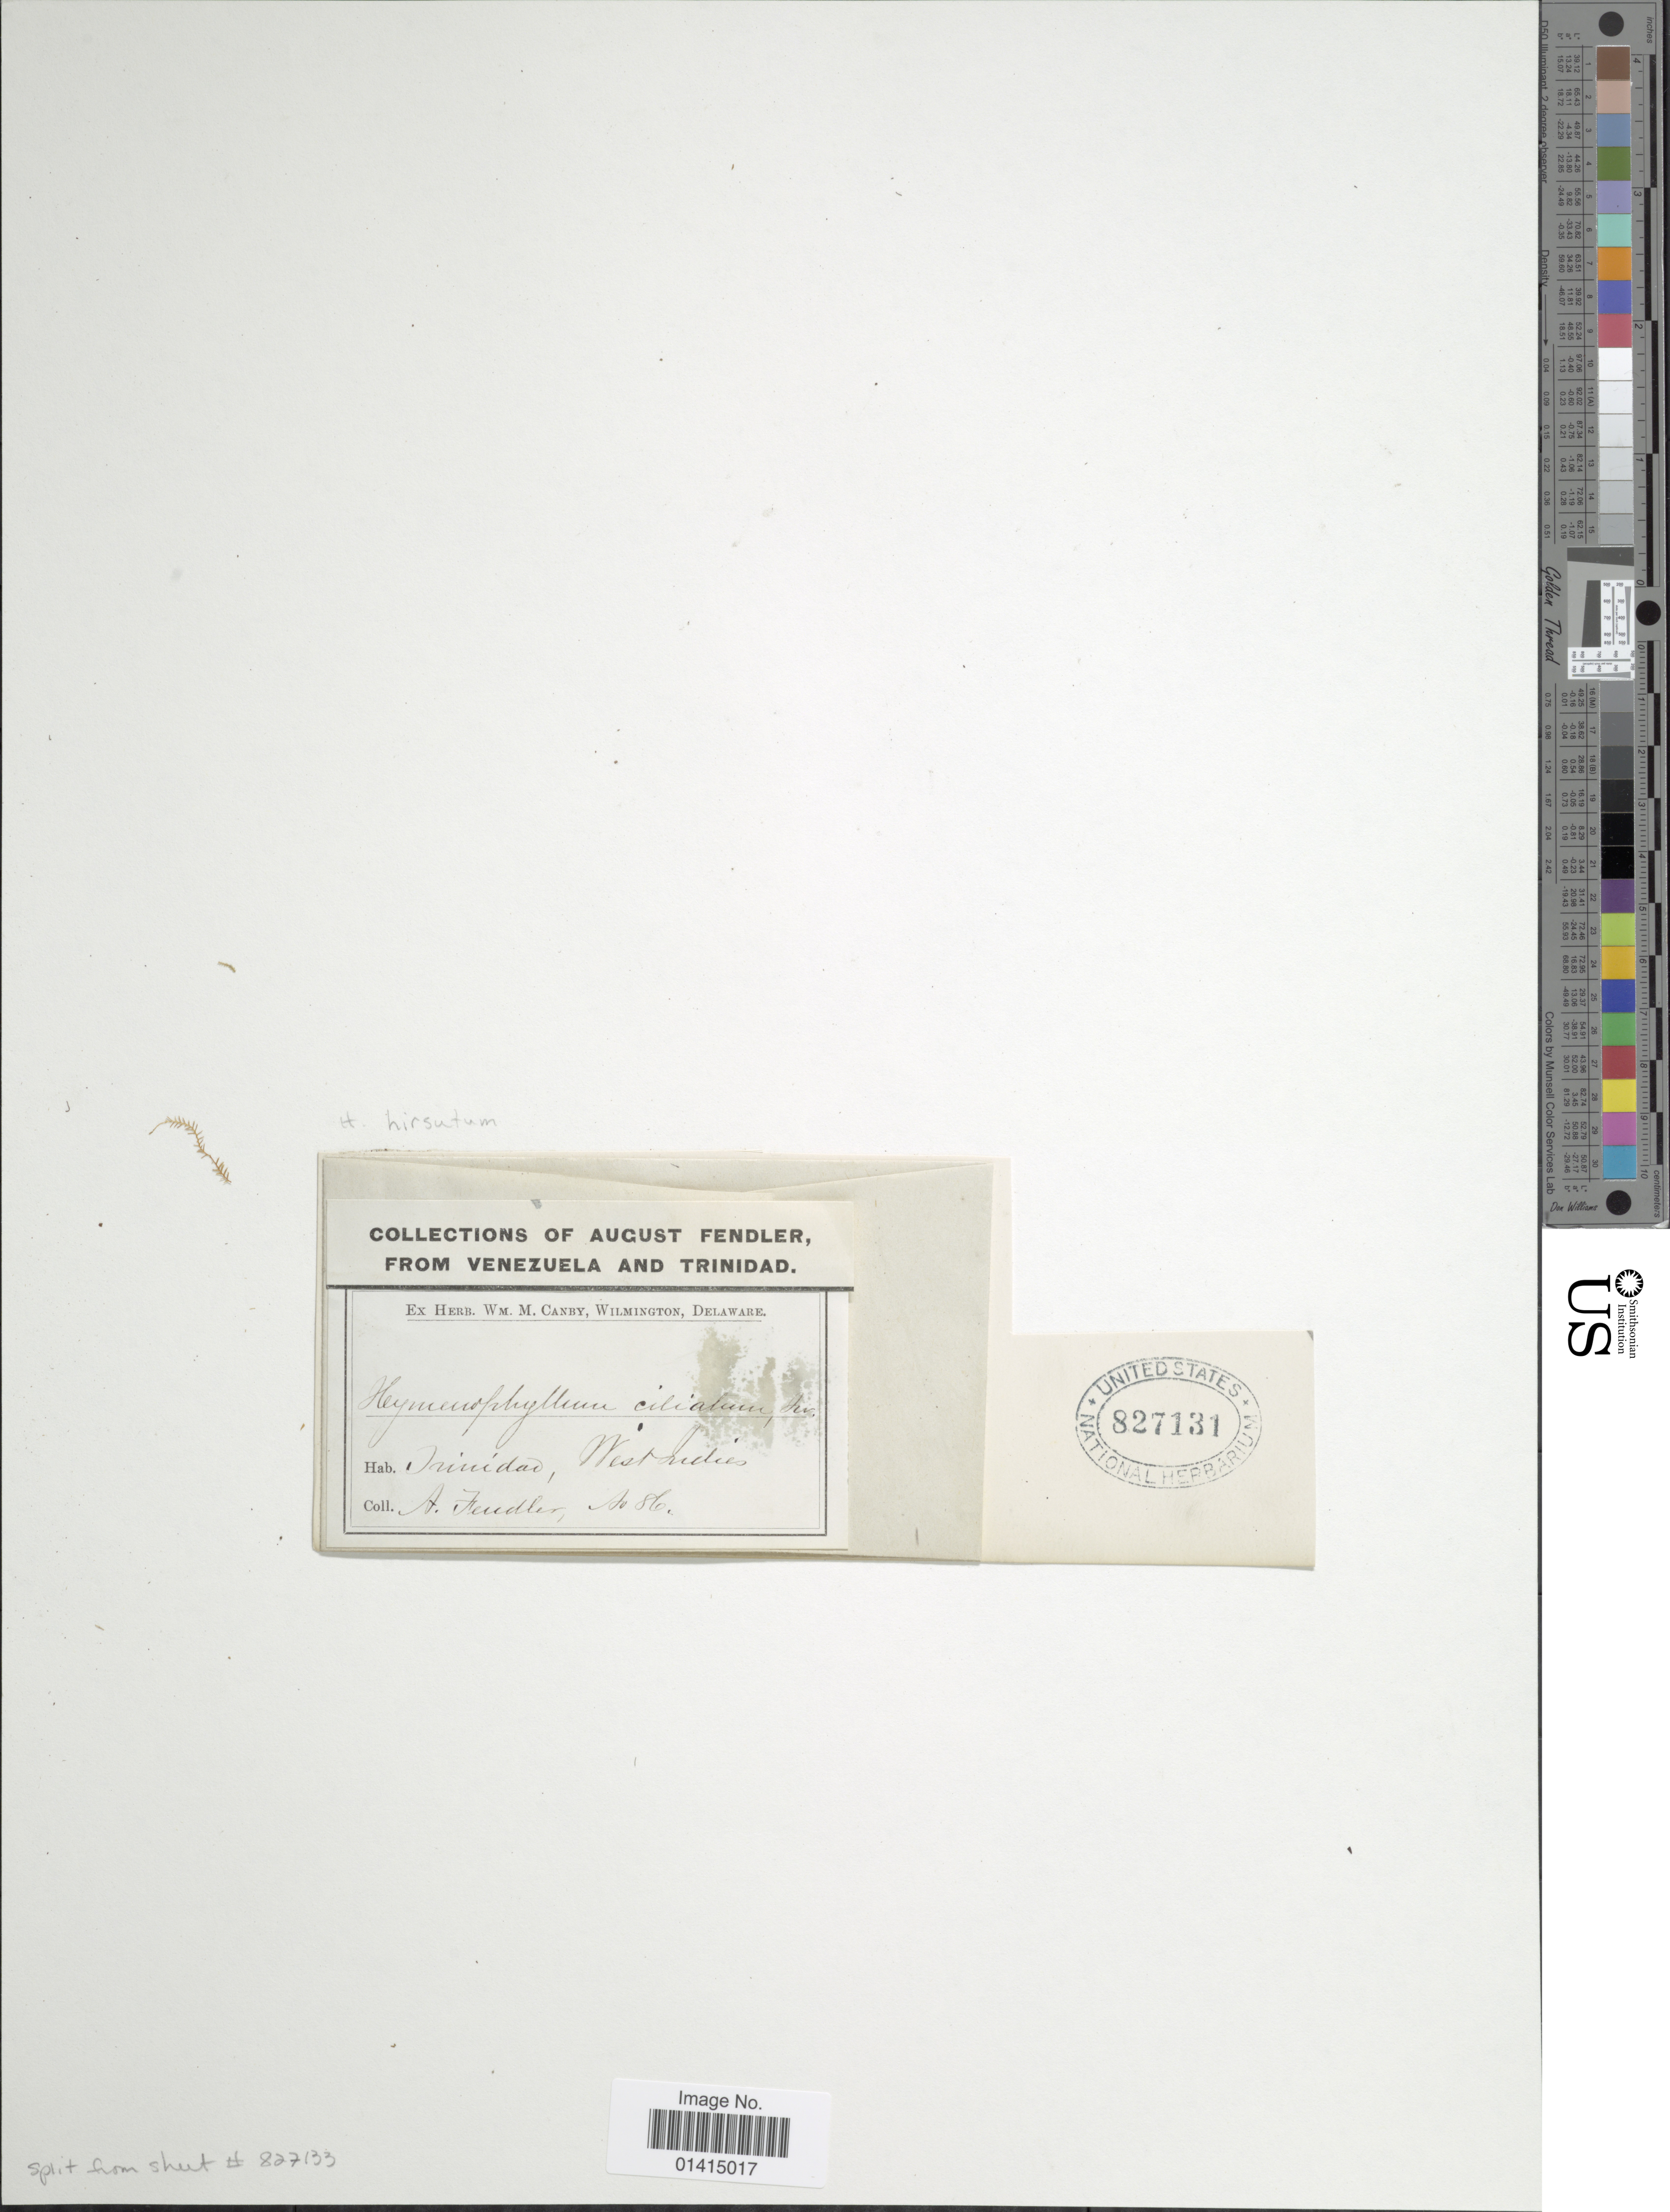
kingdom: Plantae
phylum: Tracheophyta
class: Polypodiopsida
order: Hymenophyllales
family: Hymenophyllaceae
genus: Hymenophyllum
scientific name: Hymenophyllum dependens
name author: C.V. Morton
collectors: A. Fendler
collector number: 86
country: Trinidad and Tobago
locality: Trinidad, West Indies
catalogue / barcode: US 827131